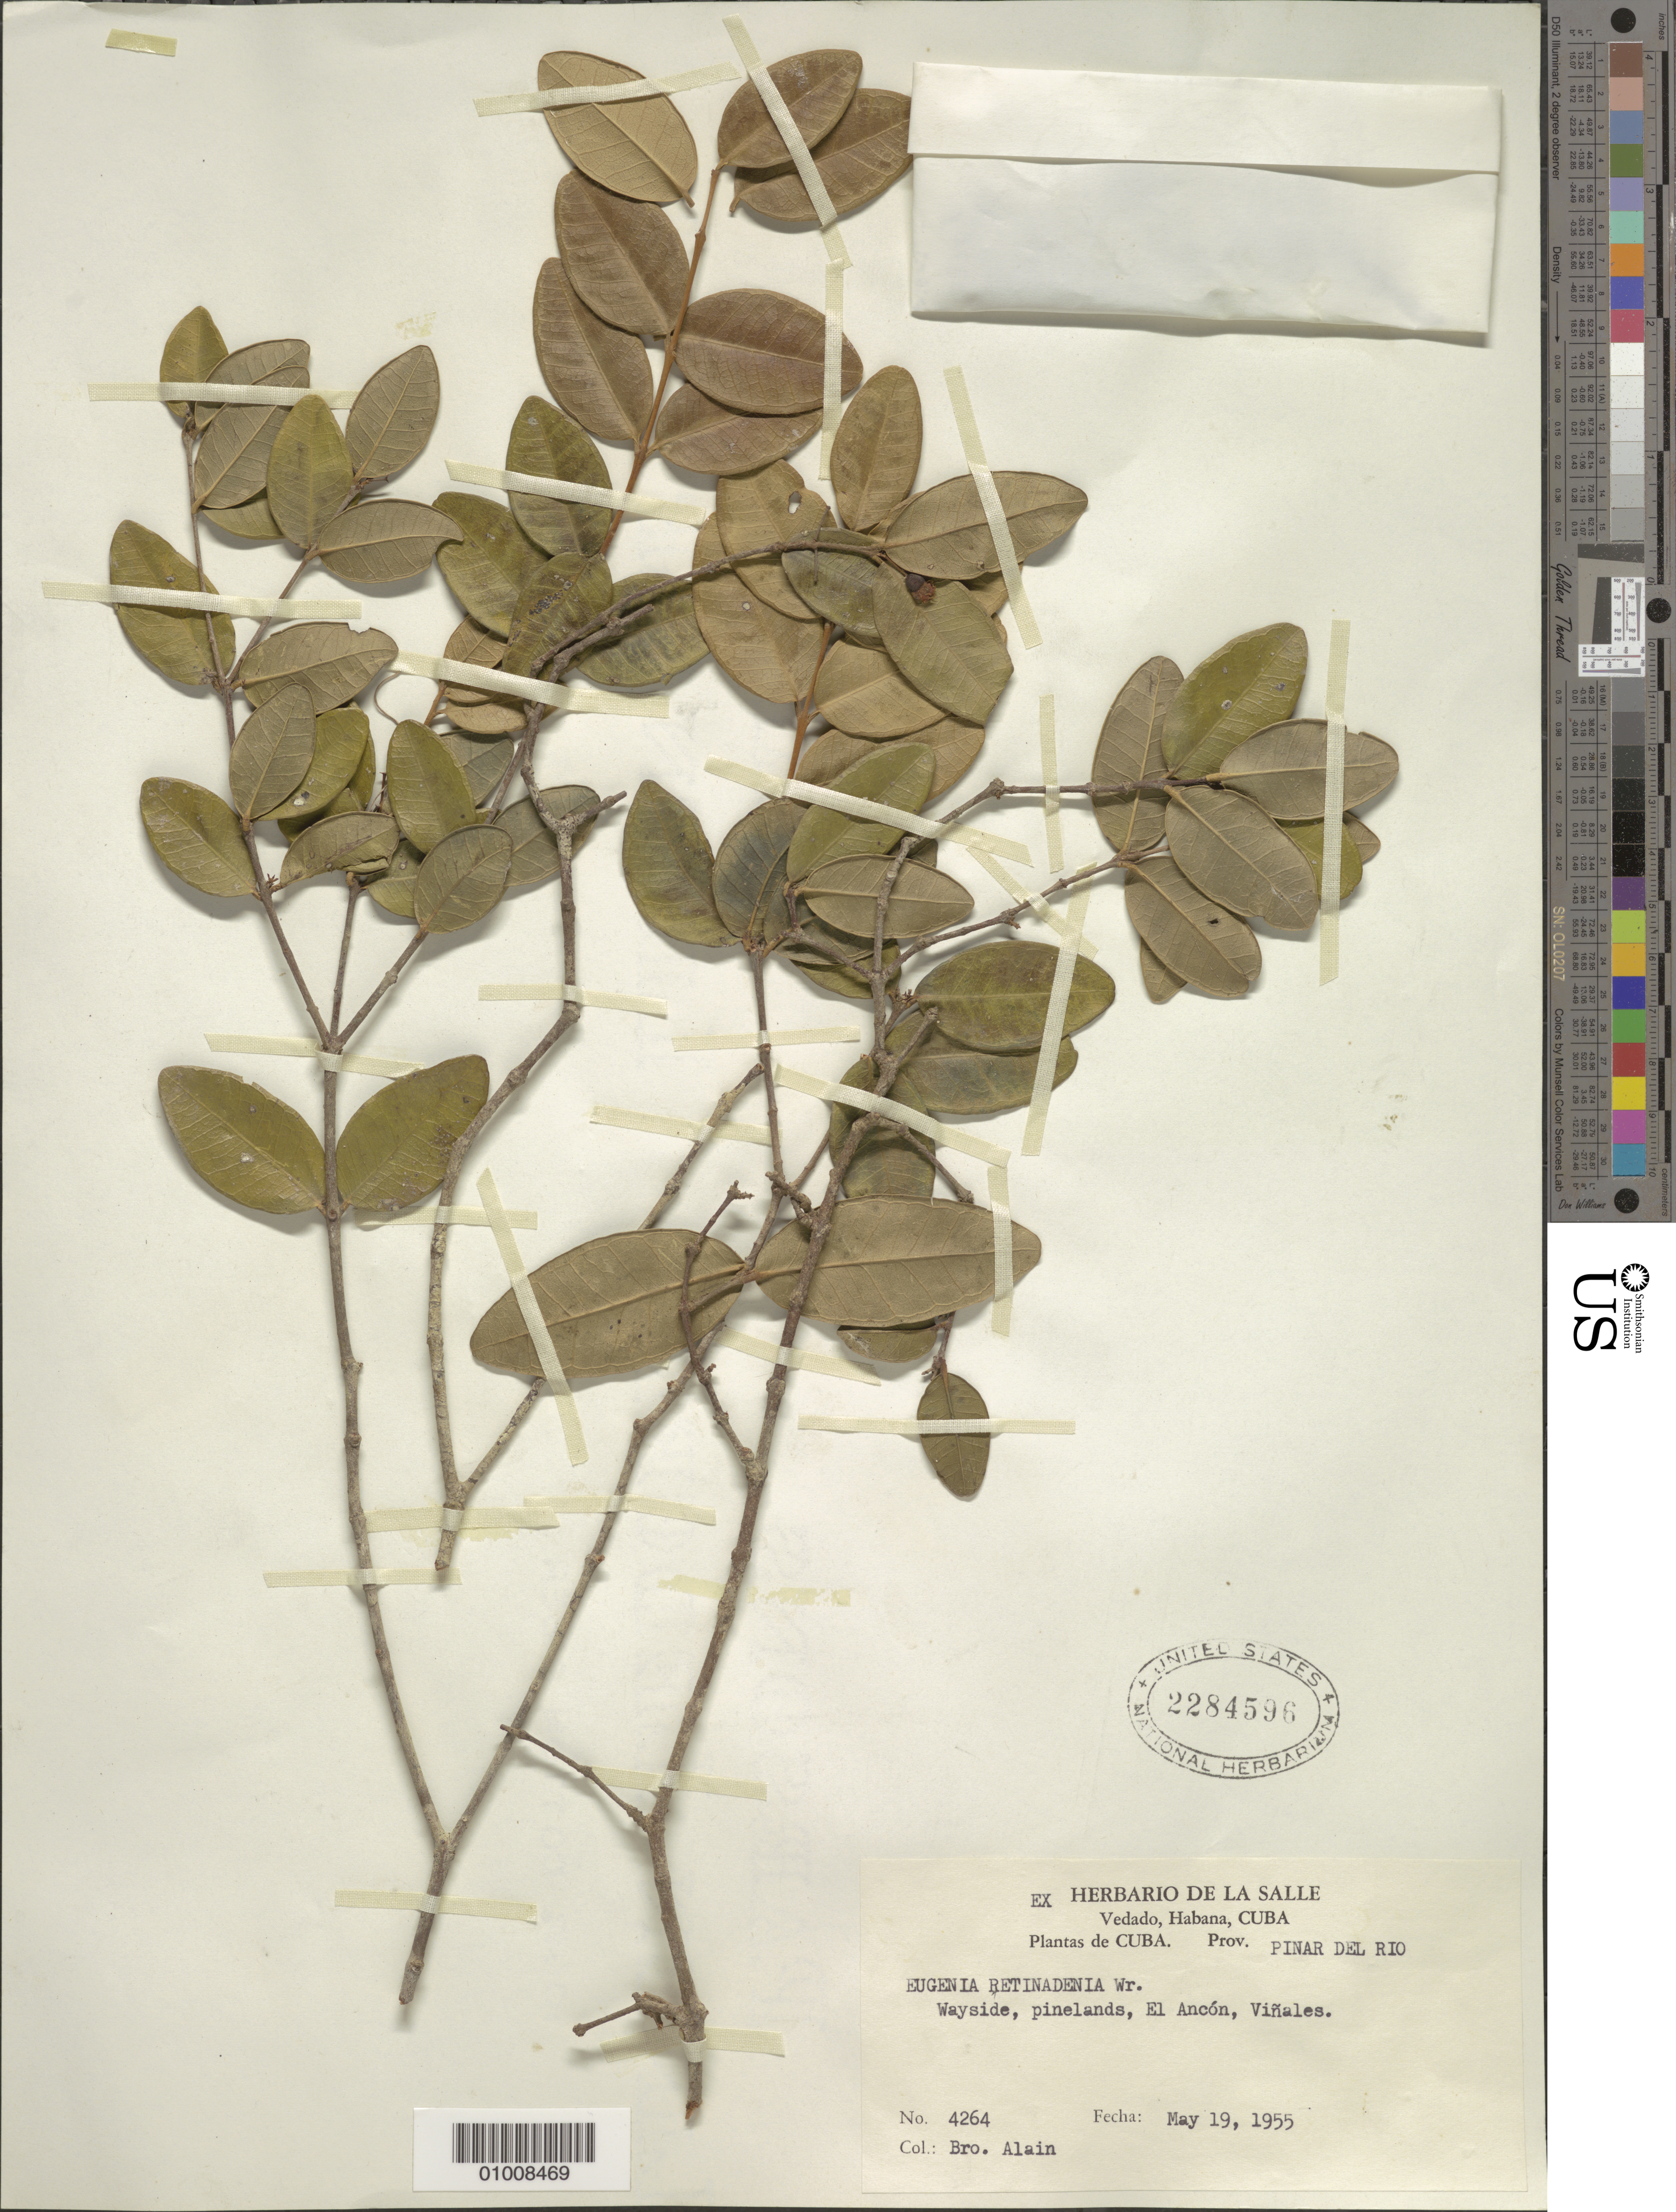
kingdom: Plantae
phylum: Tracheophyta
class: Magnoliopsida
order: Myrtales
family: Myrtaceae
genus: Eugenia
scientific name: Eugenia retinadenia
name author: C. Wright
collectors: A. H. Liogier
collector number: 4264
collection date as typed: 19 May 1955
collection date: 1955-05-19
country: Cuba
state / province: Pinar del Rio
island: Cuba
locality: Wayside, pinelands, El Ancón, Viñales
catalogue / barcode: US 2284596